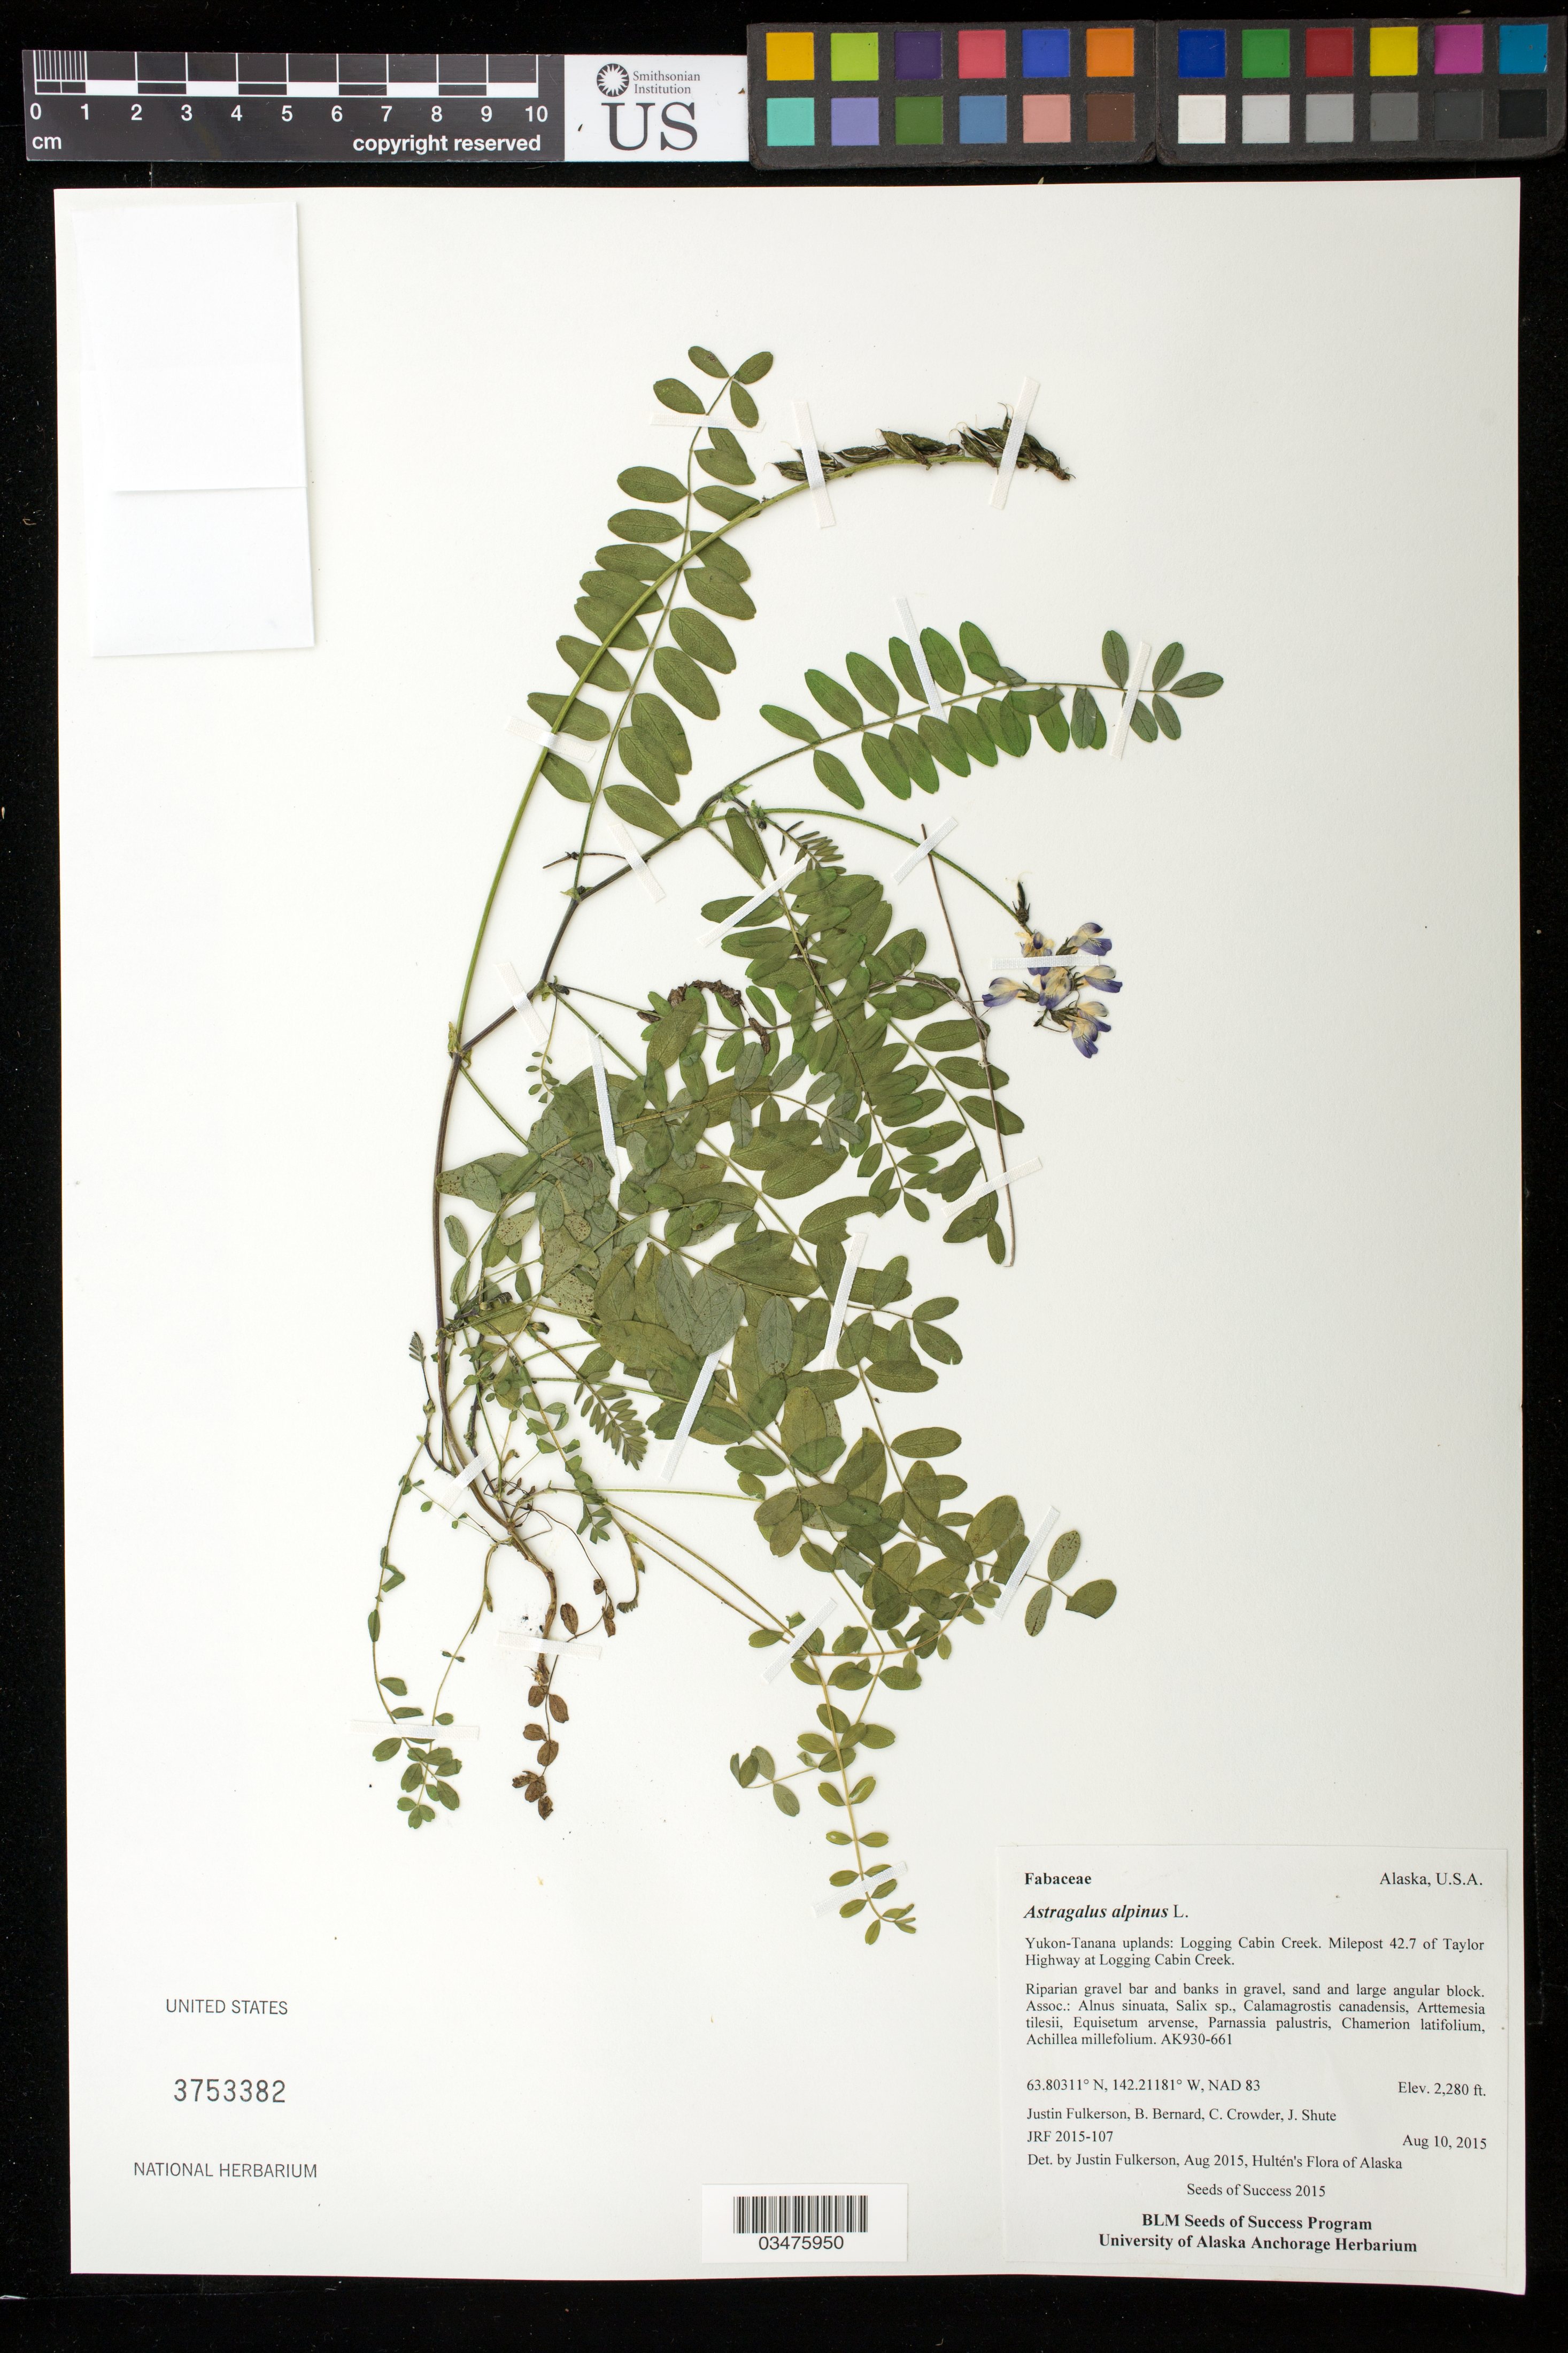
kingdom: Plantae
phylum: Tracheophyta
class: Magnoliopsida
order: Fabales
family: Fabaceae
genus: Astragalus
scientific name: Astragalus alpinus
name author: L.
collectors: J. Fulkerson, C. Crowder, J. Shute & B. Bernard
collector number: OR110-661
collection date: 2015-08-10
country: United States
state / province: Alaska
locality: Yukon-Tanana Uplands, Logging Cabin Creek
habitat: Riparian gravel bar and banks in gravel, sand and large angular block.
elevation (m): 695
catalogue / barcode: US 3753382